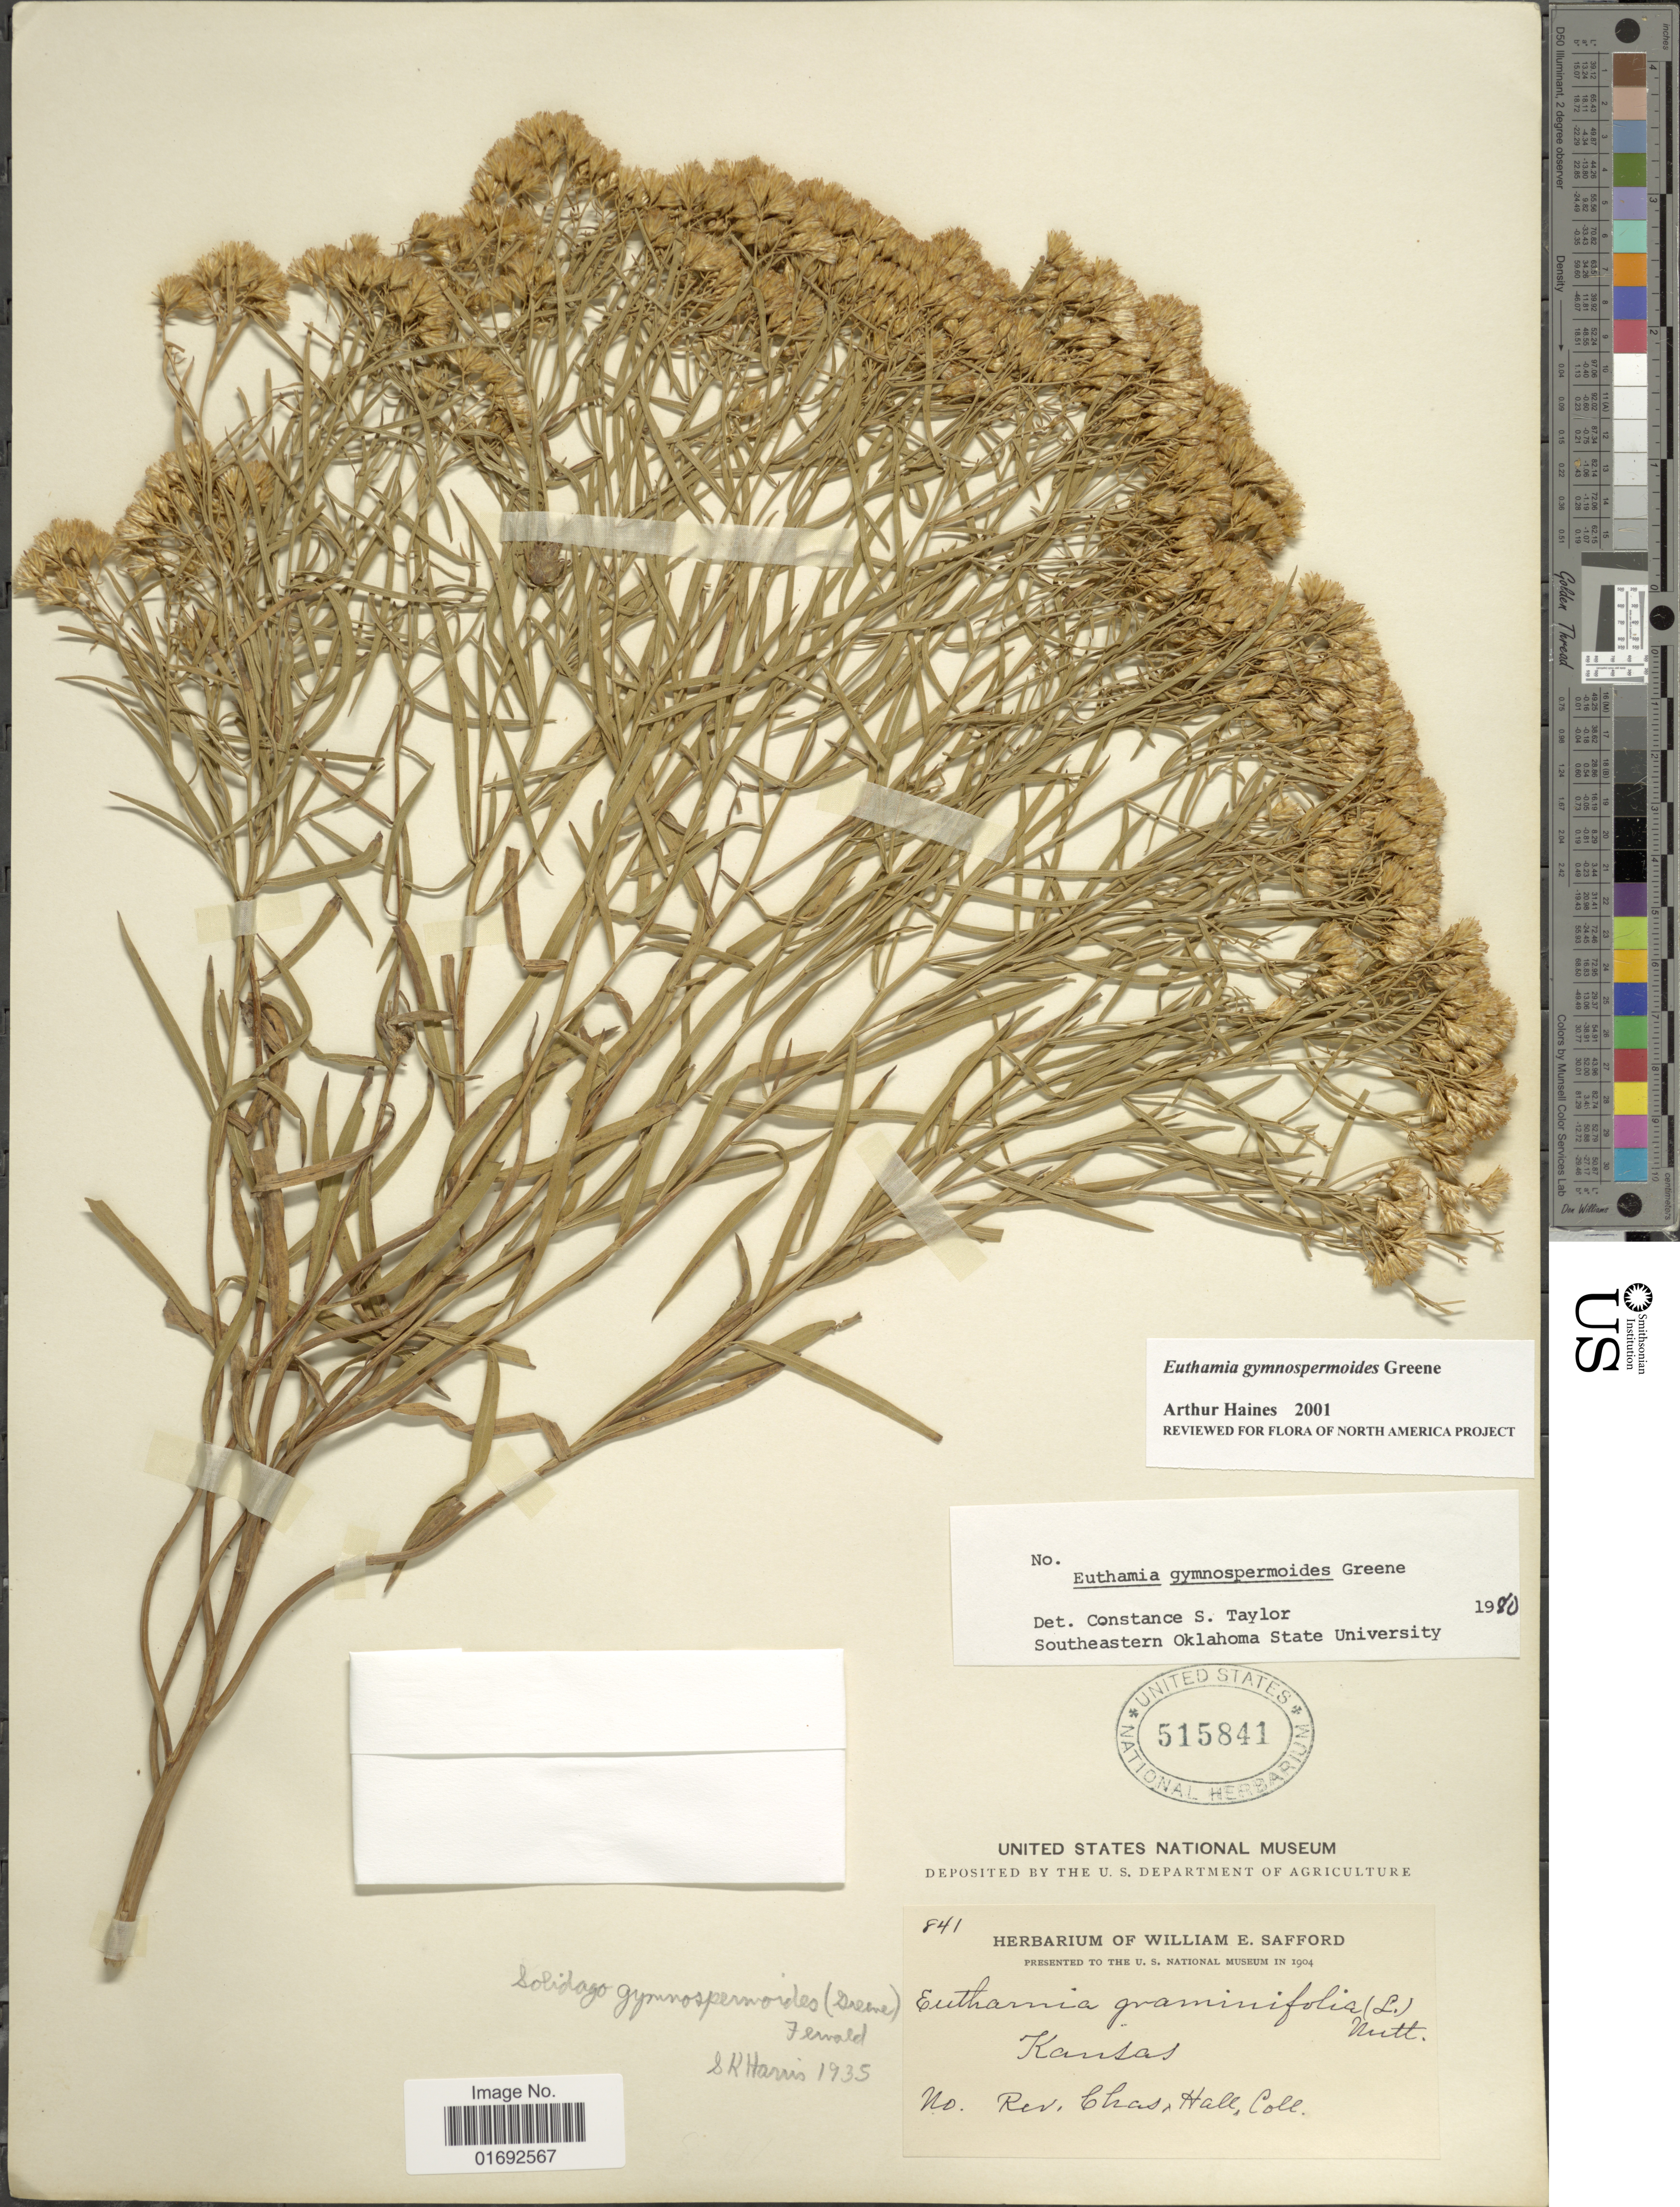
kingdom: Plantae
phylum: Tracheophyta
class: Magnoliopsida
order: Asterales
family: Asteraceae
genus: Euthamia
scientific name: Euthamia gymnospermoides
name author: Greene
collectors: C. Hall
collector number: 841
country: United States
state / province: Kansas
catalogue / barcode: US 515841